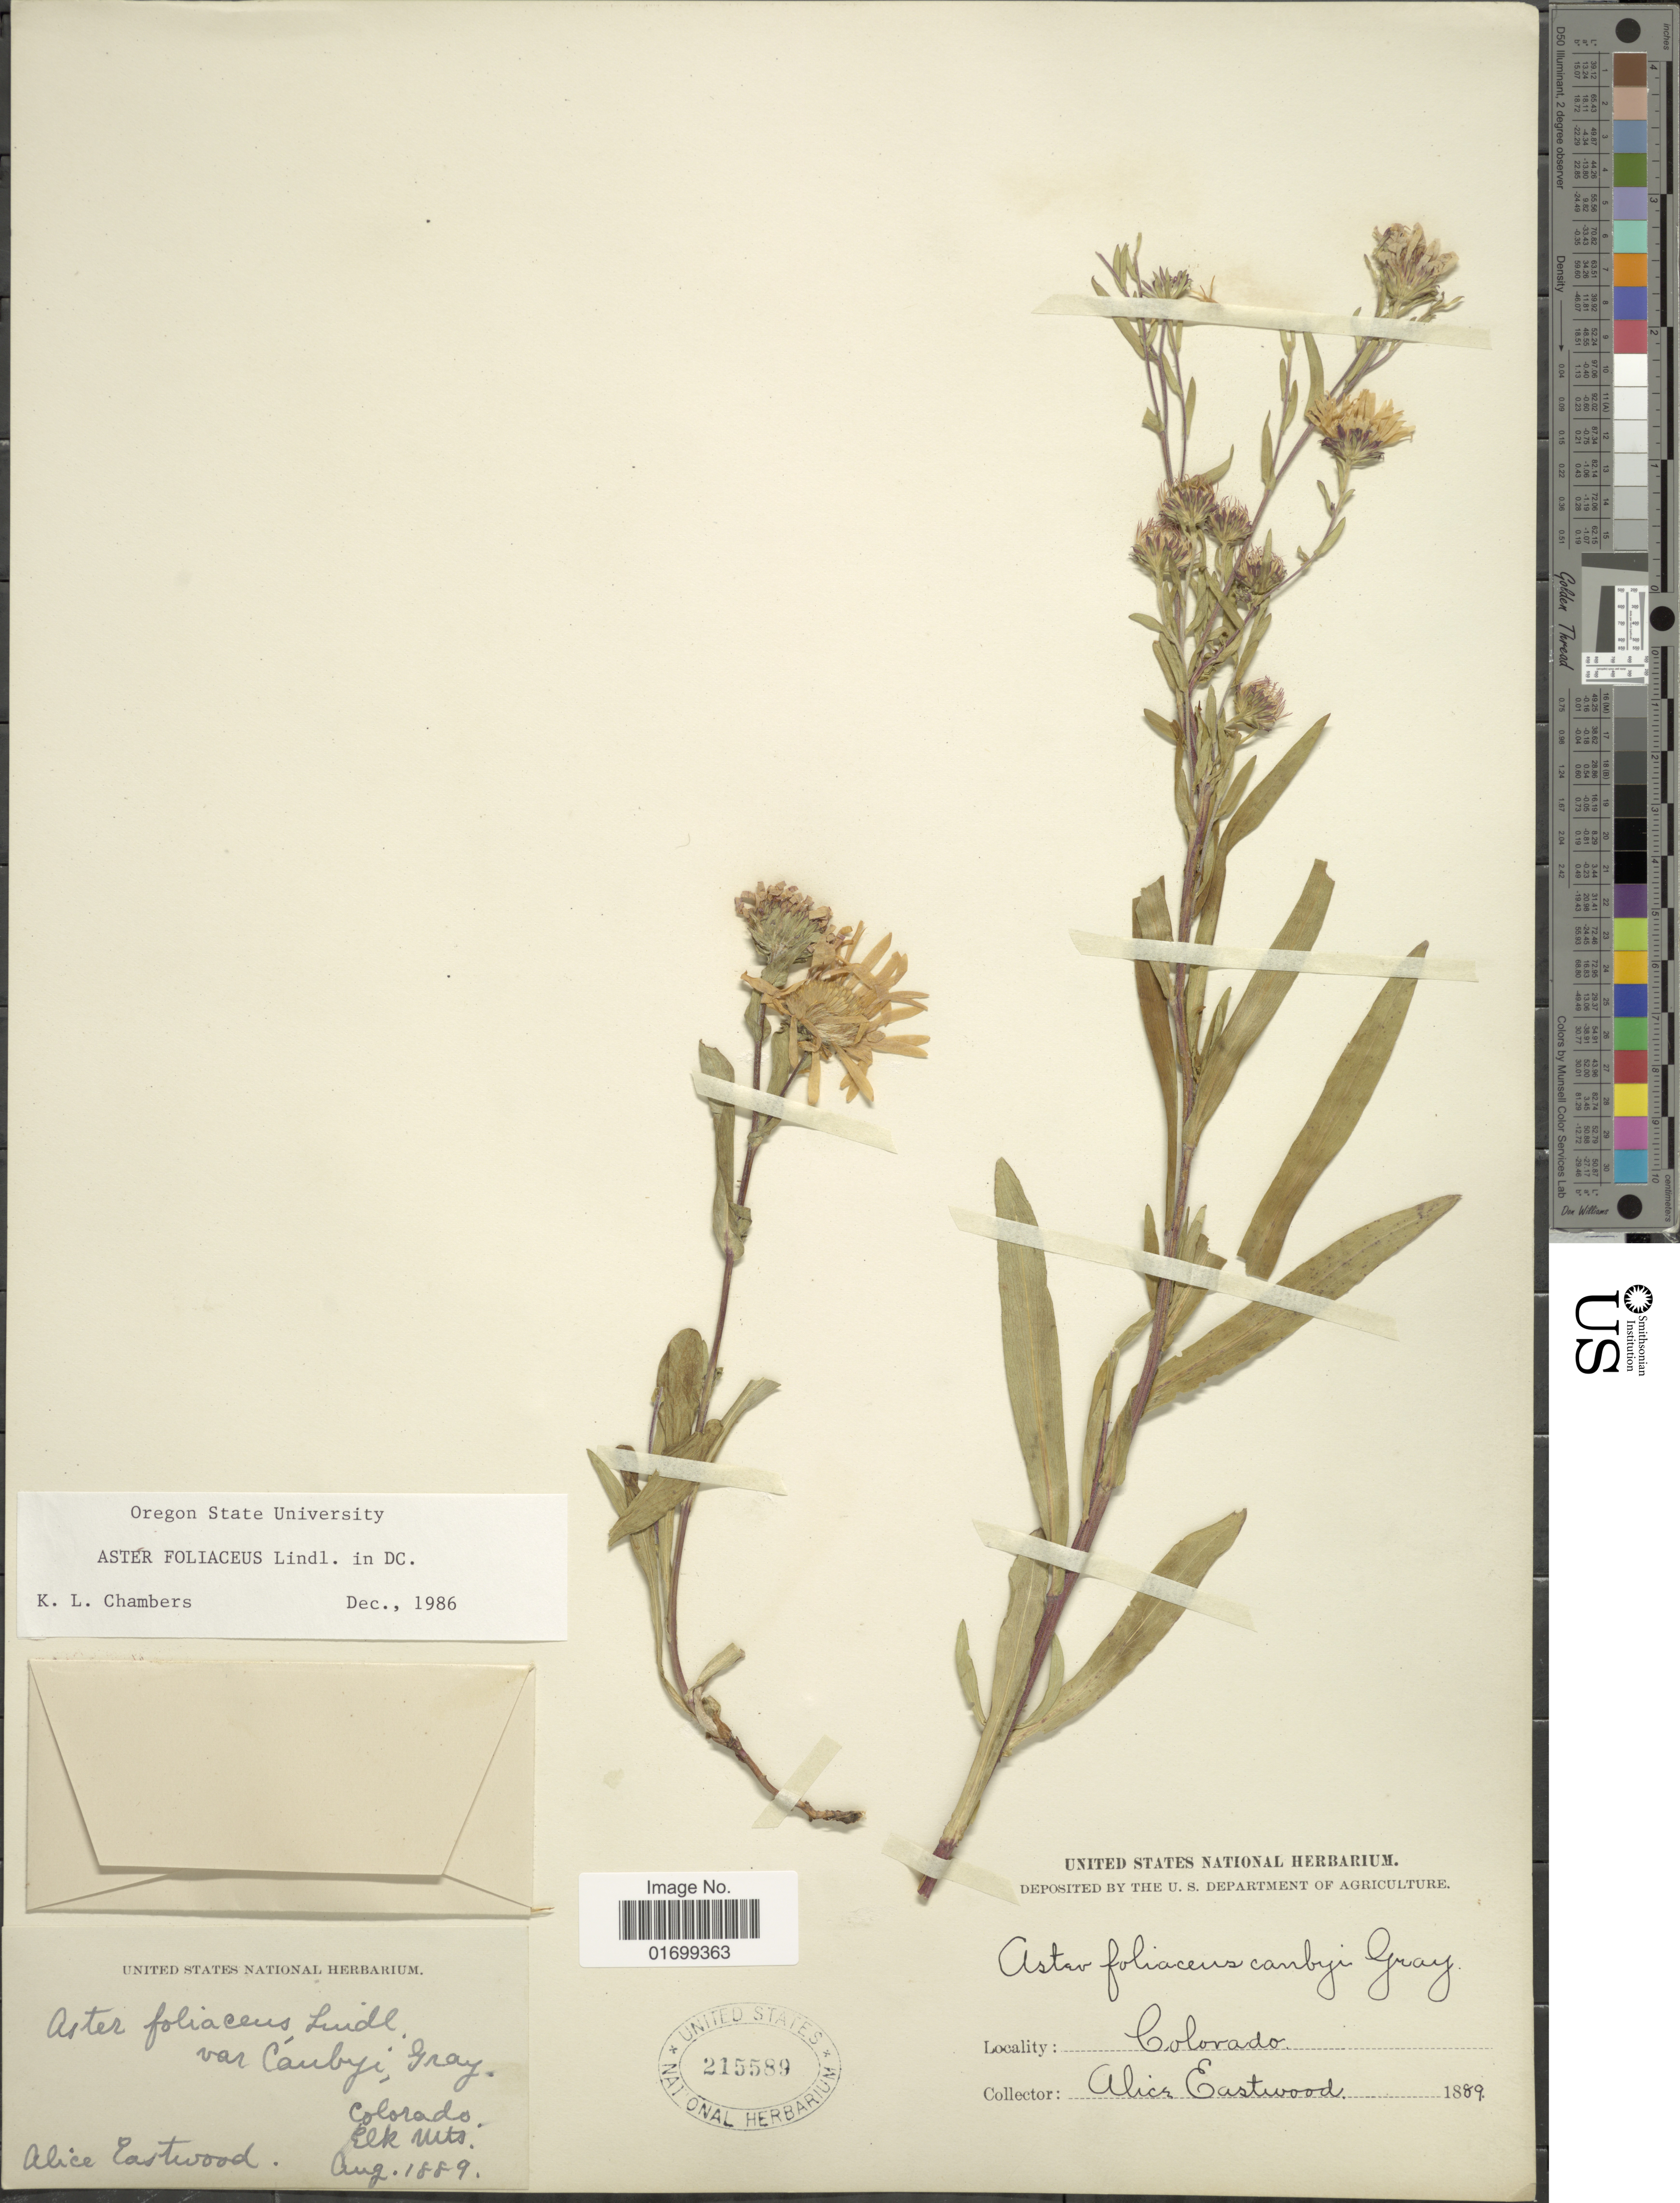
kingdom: Plantae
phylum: Tracheophyta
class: Magnoliopsida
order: Asterales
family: Asteraceae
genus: Symphyotrichum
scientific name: Symphyotrichum foliaceum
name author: (Lindl. ex DC.) G.L. Nesom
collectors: A. Eastwood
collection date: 1889-08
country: United States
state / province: Colorado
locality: Elk Mts.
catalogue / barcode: US 215589